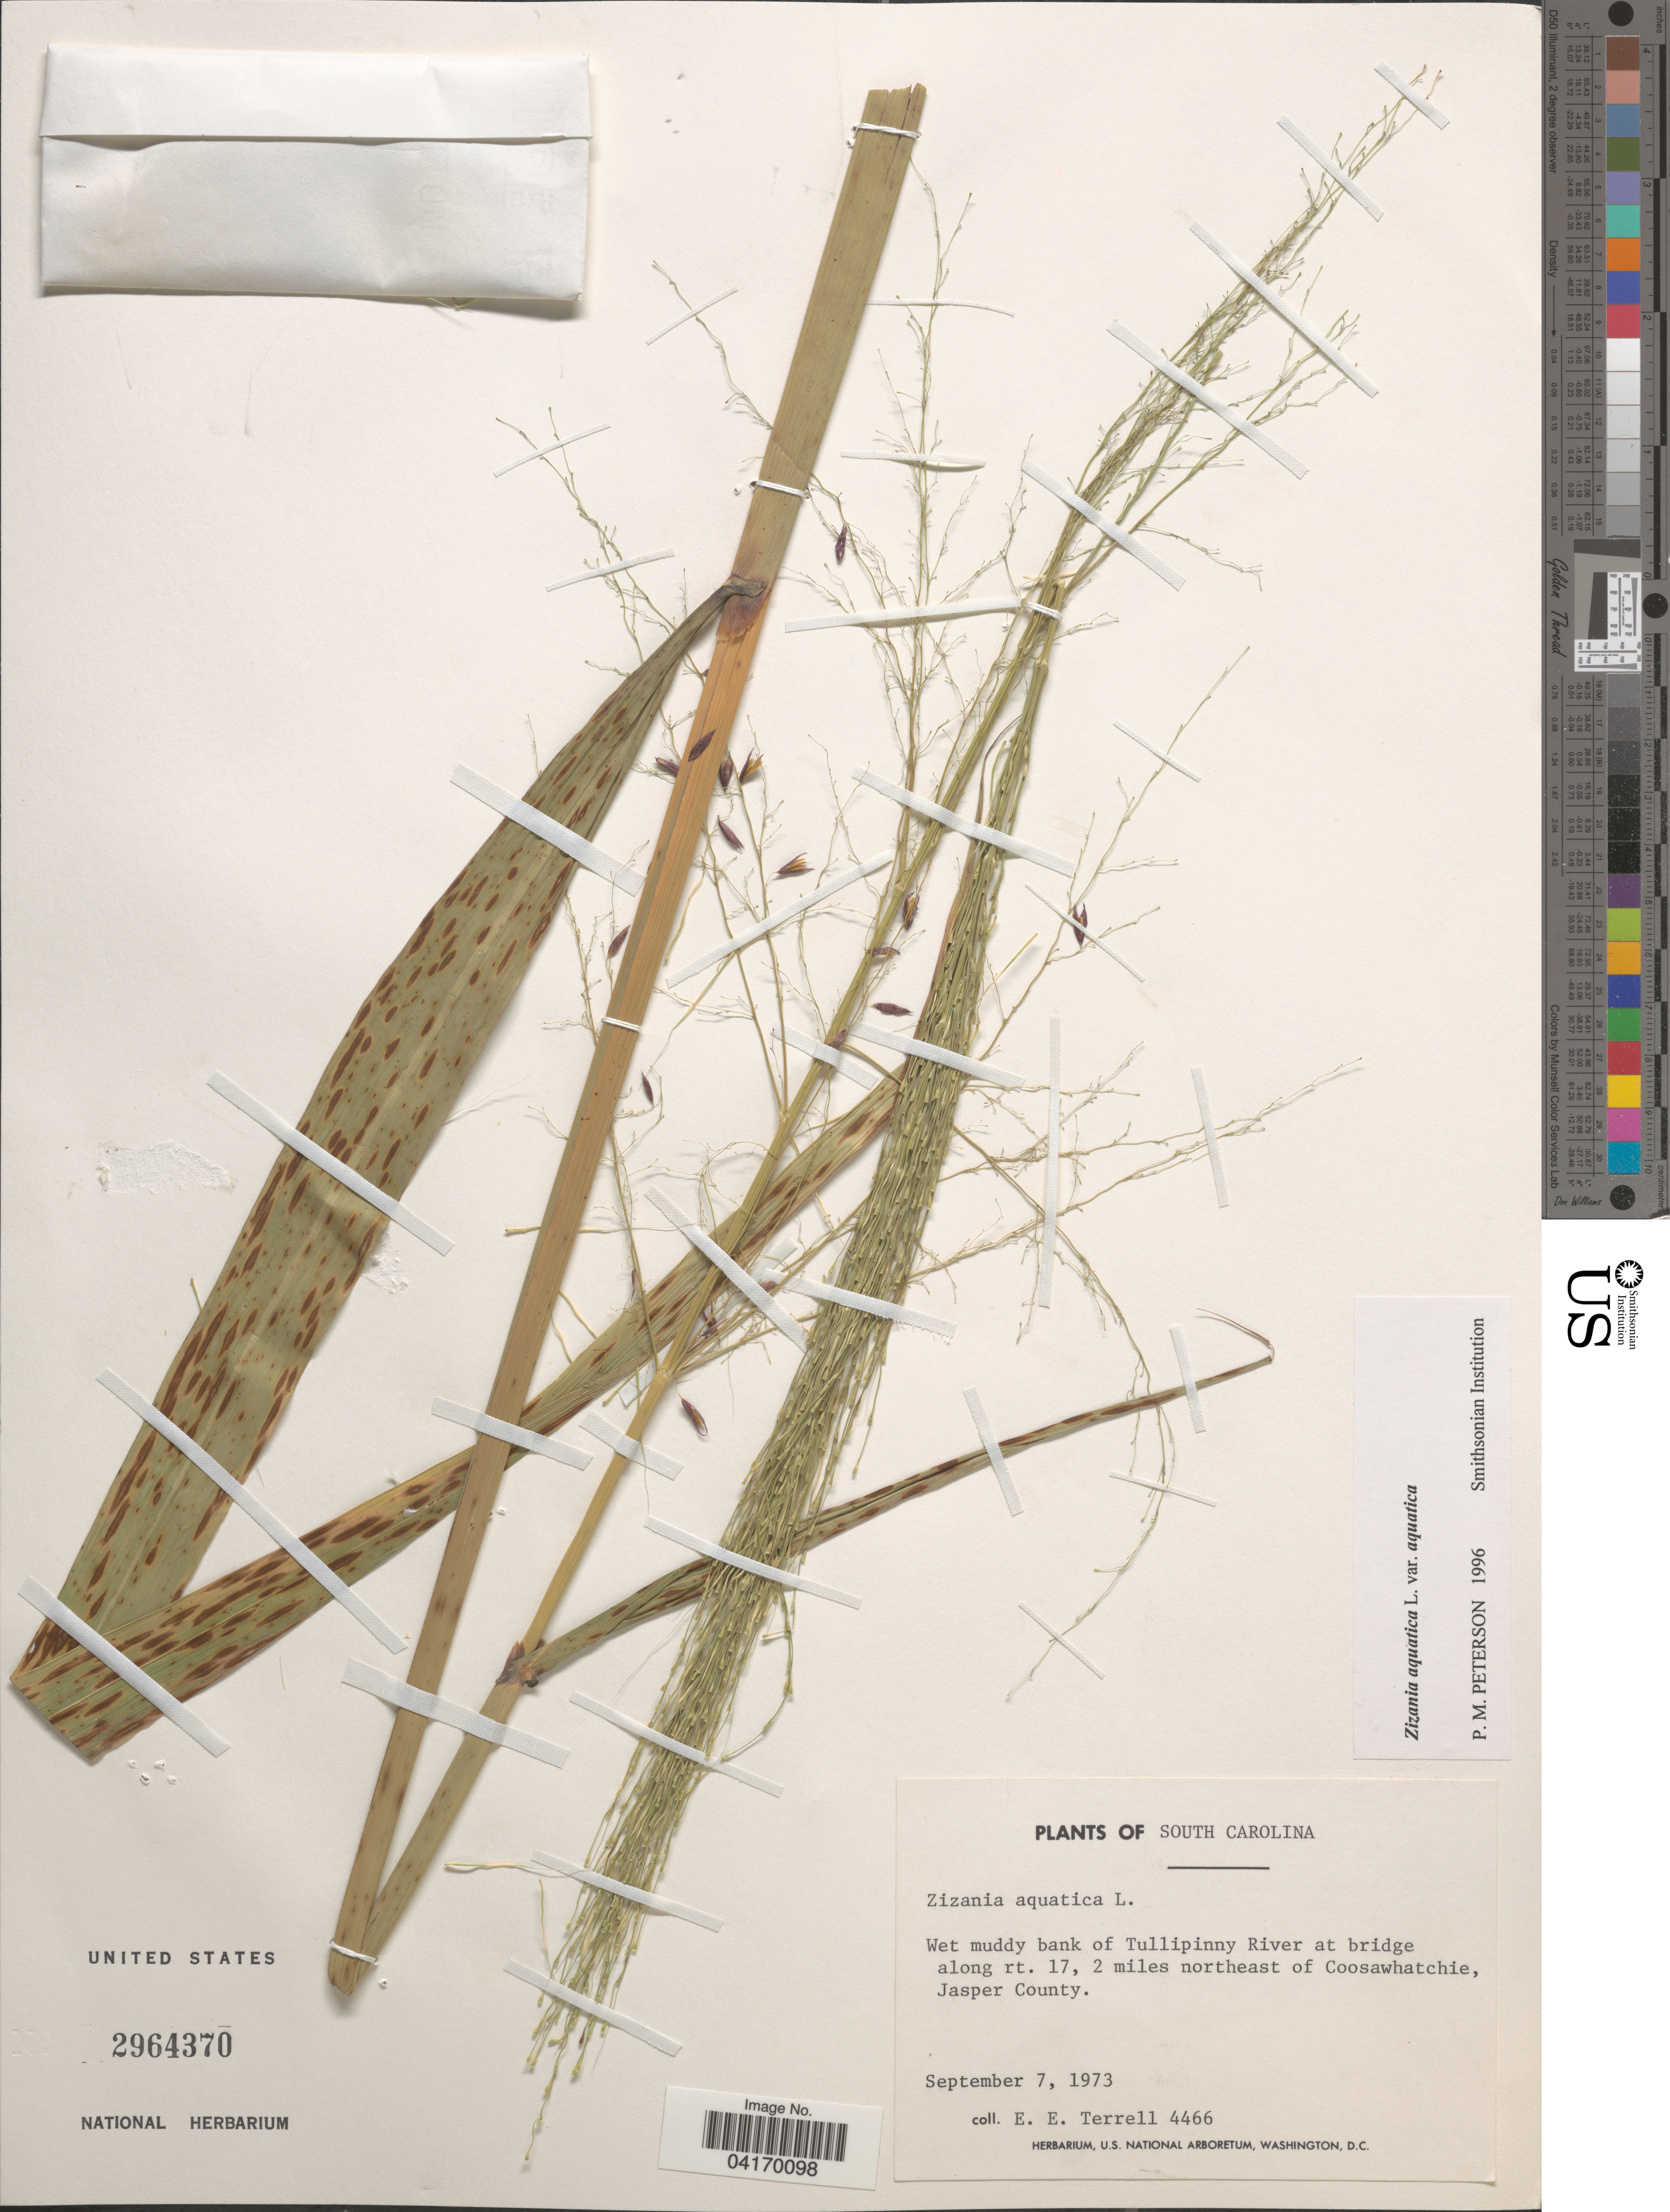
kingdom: Plantae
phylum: Tracheophyta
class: Liliopsida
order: Poales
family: Poaceae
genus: Zizania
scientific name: Zizania aquatica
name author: L.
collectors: E. E. Terrell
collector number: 4466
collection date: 1973-09-07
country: United States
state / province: South Carolina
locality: Wet muddy bank of Tullipinny River at bridge along rt. 17, 2 miles northeast of Coosawhatchie, Jasper County.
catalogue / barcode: US 2964370